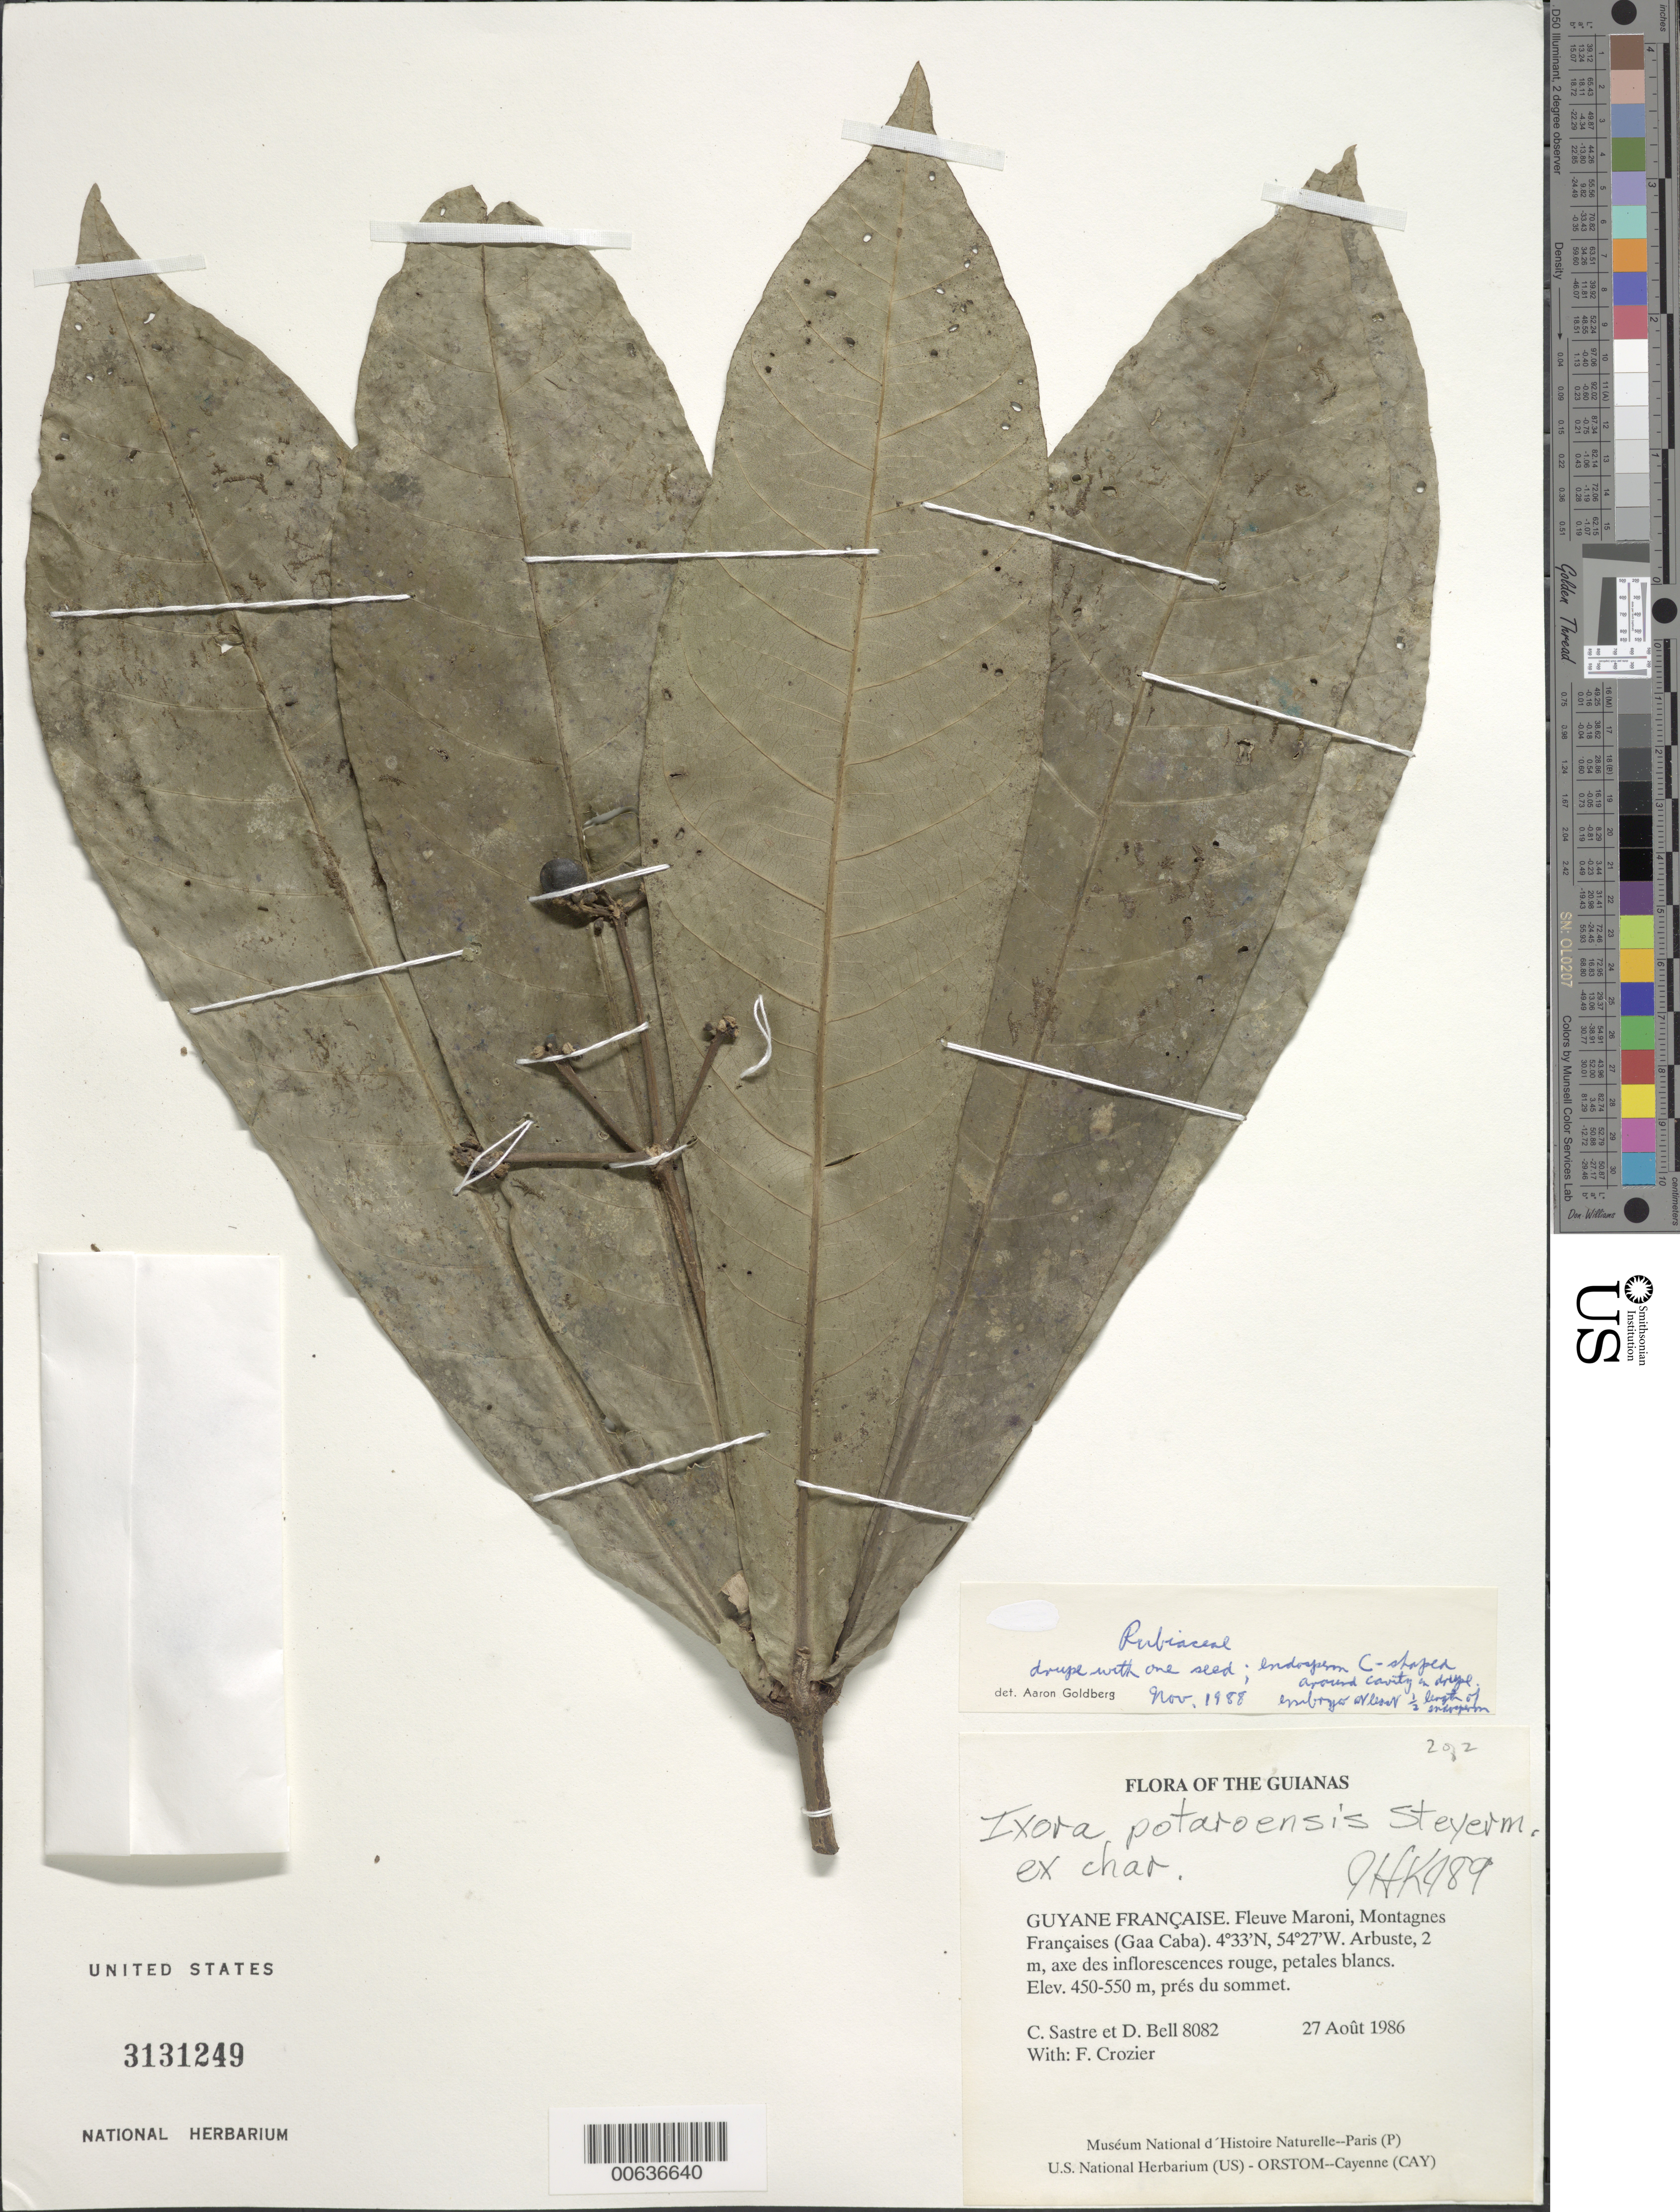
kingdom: Plantae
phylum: Tracheophyta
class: Magnoliopsida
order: Gentianales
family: Rubiaceae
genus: Ixora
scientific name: Ixora potaroensis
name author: Steyerm.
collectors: C. H. L. Sastre, D. A. Bell & F. Crozier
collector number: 8082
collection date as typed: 27 August 1986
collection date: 1986-08-27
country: French Guiana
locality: Fleuve Maroni, Montagnes Françaises (Gaa Caba)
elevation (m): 450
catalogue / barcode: US 3131249